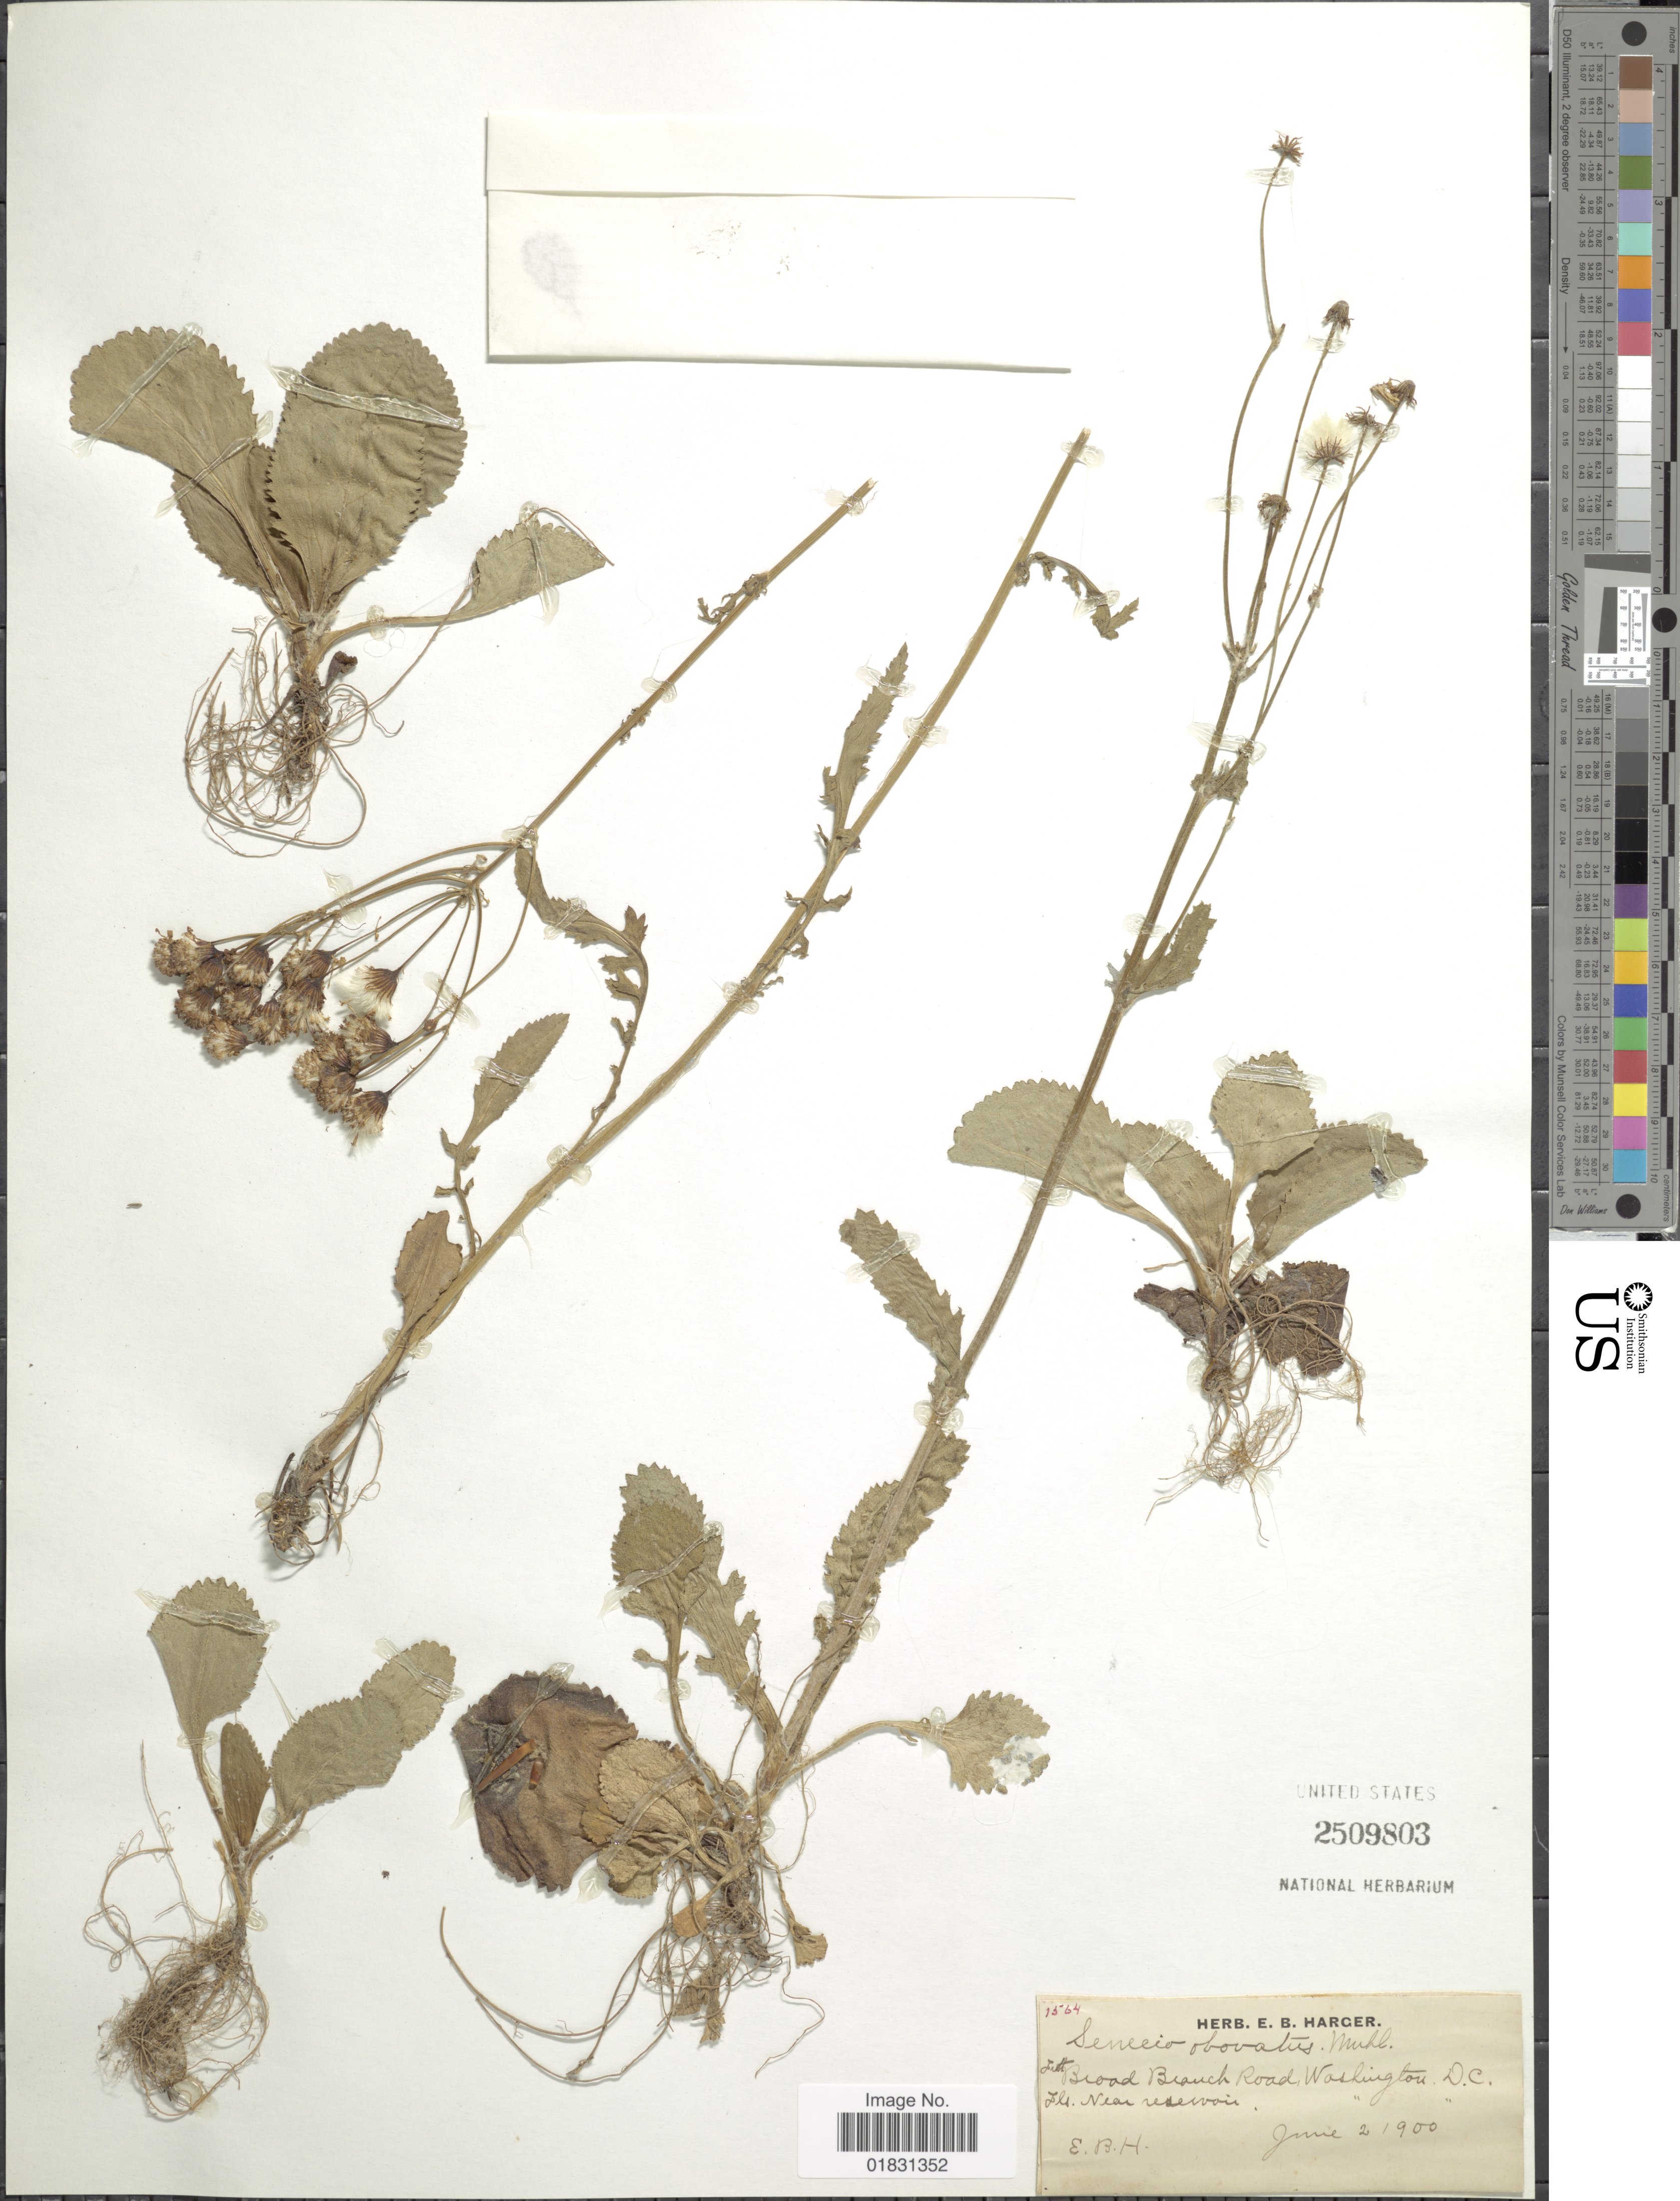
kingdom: Plantae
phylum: Tracheophyta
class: Magnoliopsida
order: Asterales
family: Asteraceae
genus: Packera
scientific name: Packera obovata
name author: (Muhl. ex Willd.) W.A. Weber & Á. Löve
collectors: E. B. Harger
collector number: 1564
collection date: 1900-06-02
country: United States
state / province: District of Columbia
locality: Broad Branch Road, Washington D. C.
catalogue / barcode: US 2509803